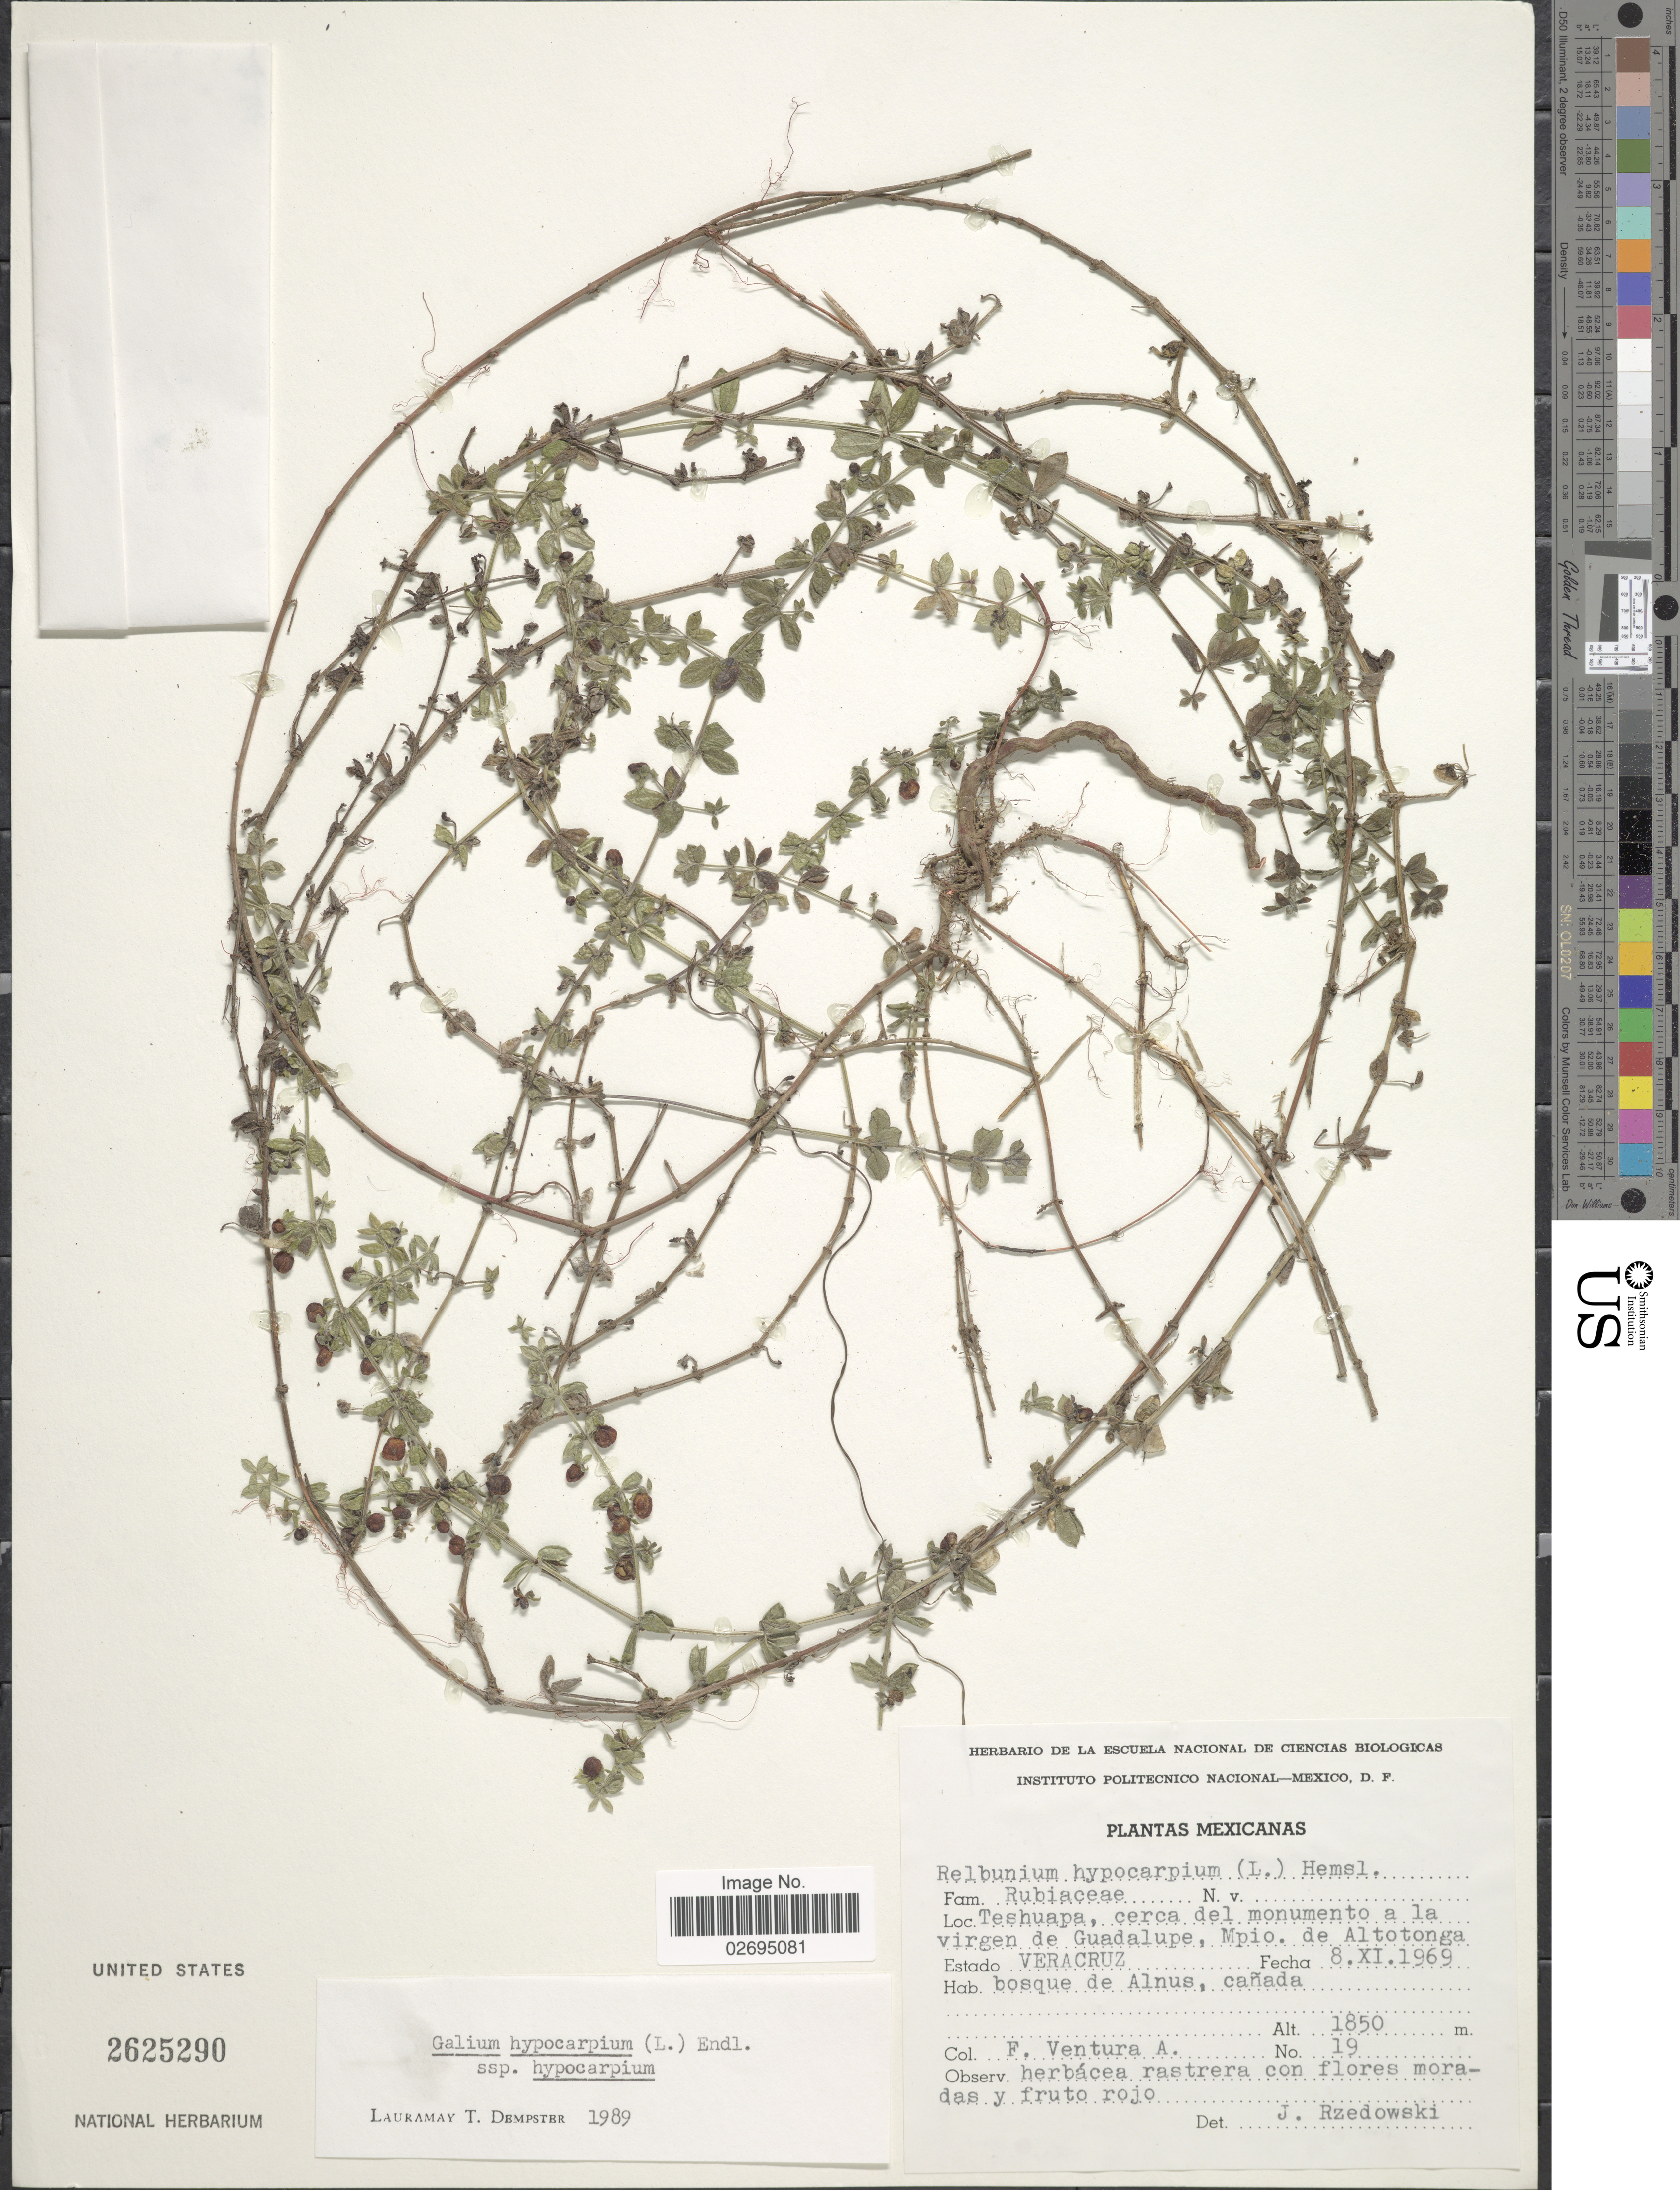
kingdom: Plantae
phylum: Tracheophyta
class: Magnoliopsida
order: Gentianales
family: Rubiaceae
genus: Galium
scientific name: Galium hypocarpium subsp. hypocarpium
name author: (L.) Endl. ex Griseb.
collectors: F. Ventura A.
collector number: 19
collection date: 1969-11-08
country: Mexico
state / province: Veracruz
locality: Teshuapa, cerca del monumento a la virgen de Guadalupe, Mpio. de Altotonga. Estado Veracruz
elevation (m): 1850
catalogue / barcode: US 2625290